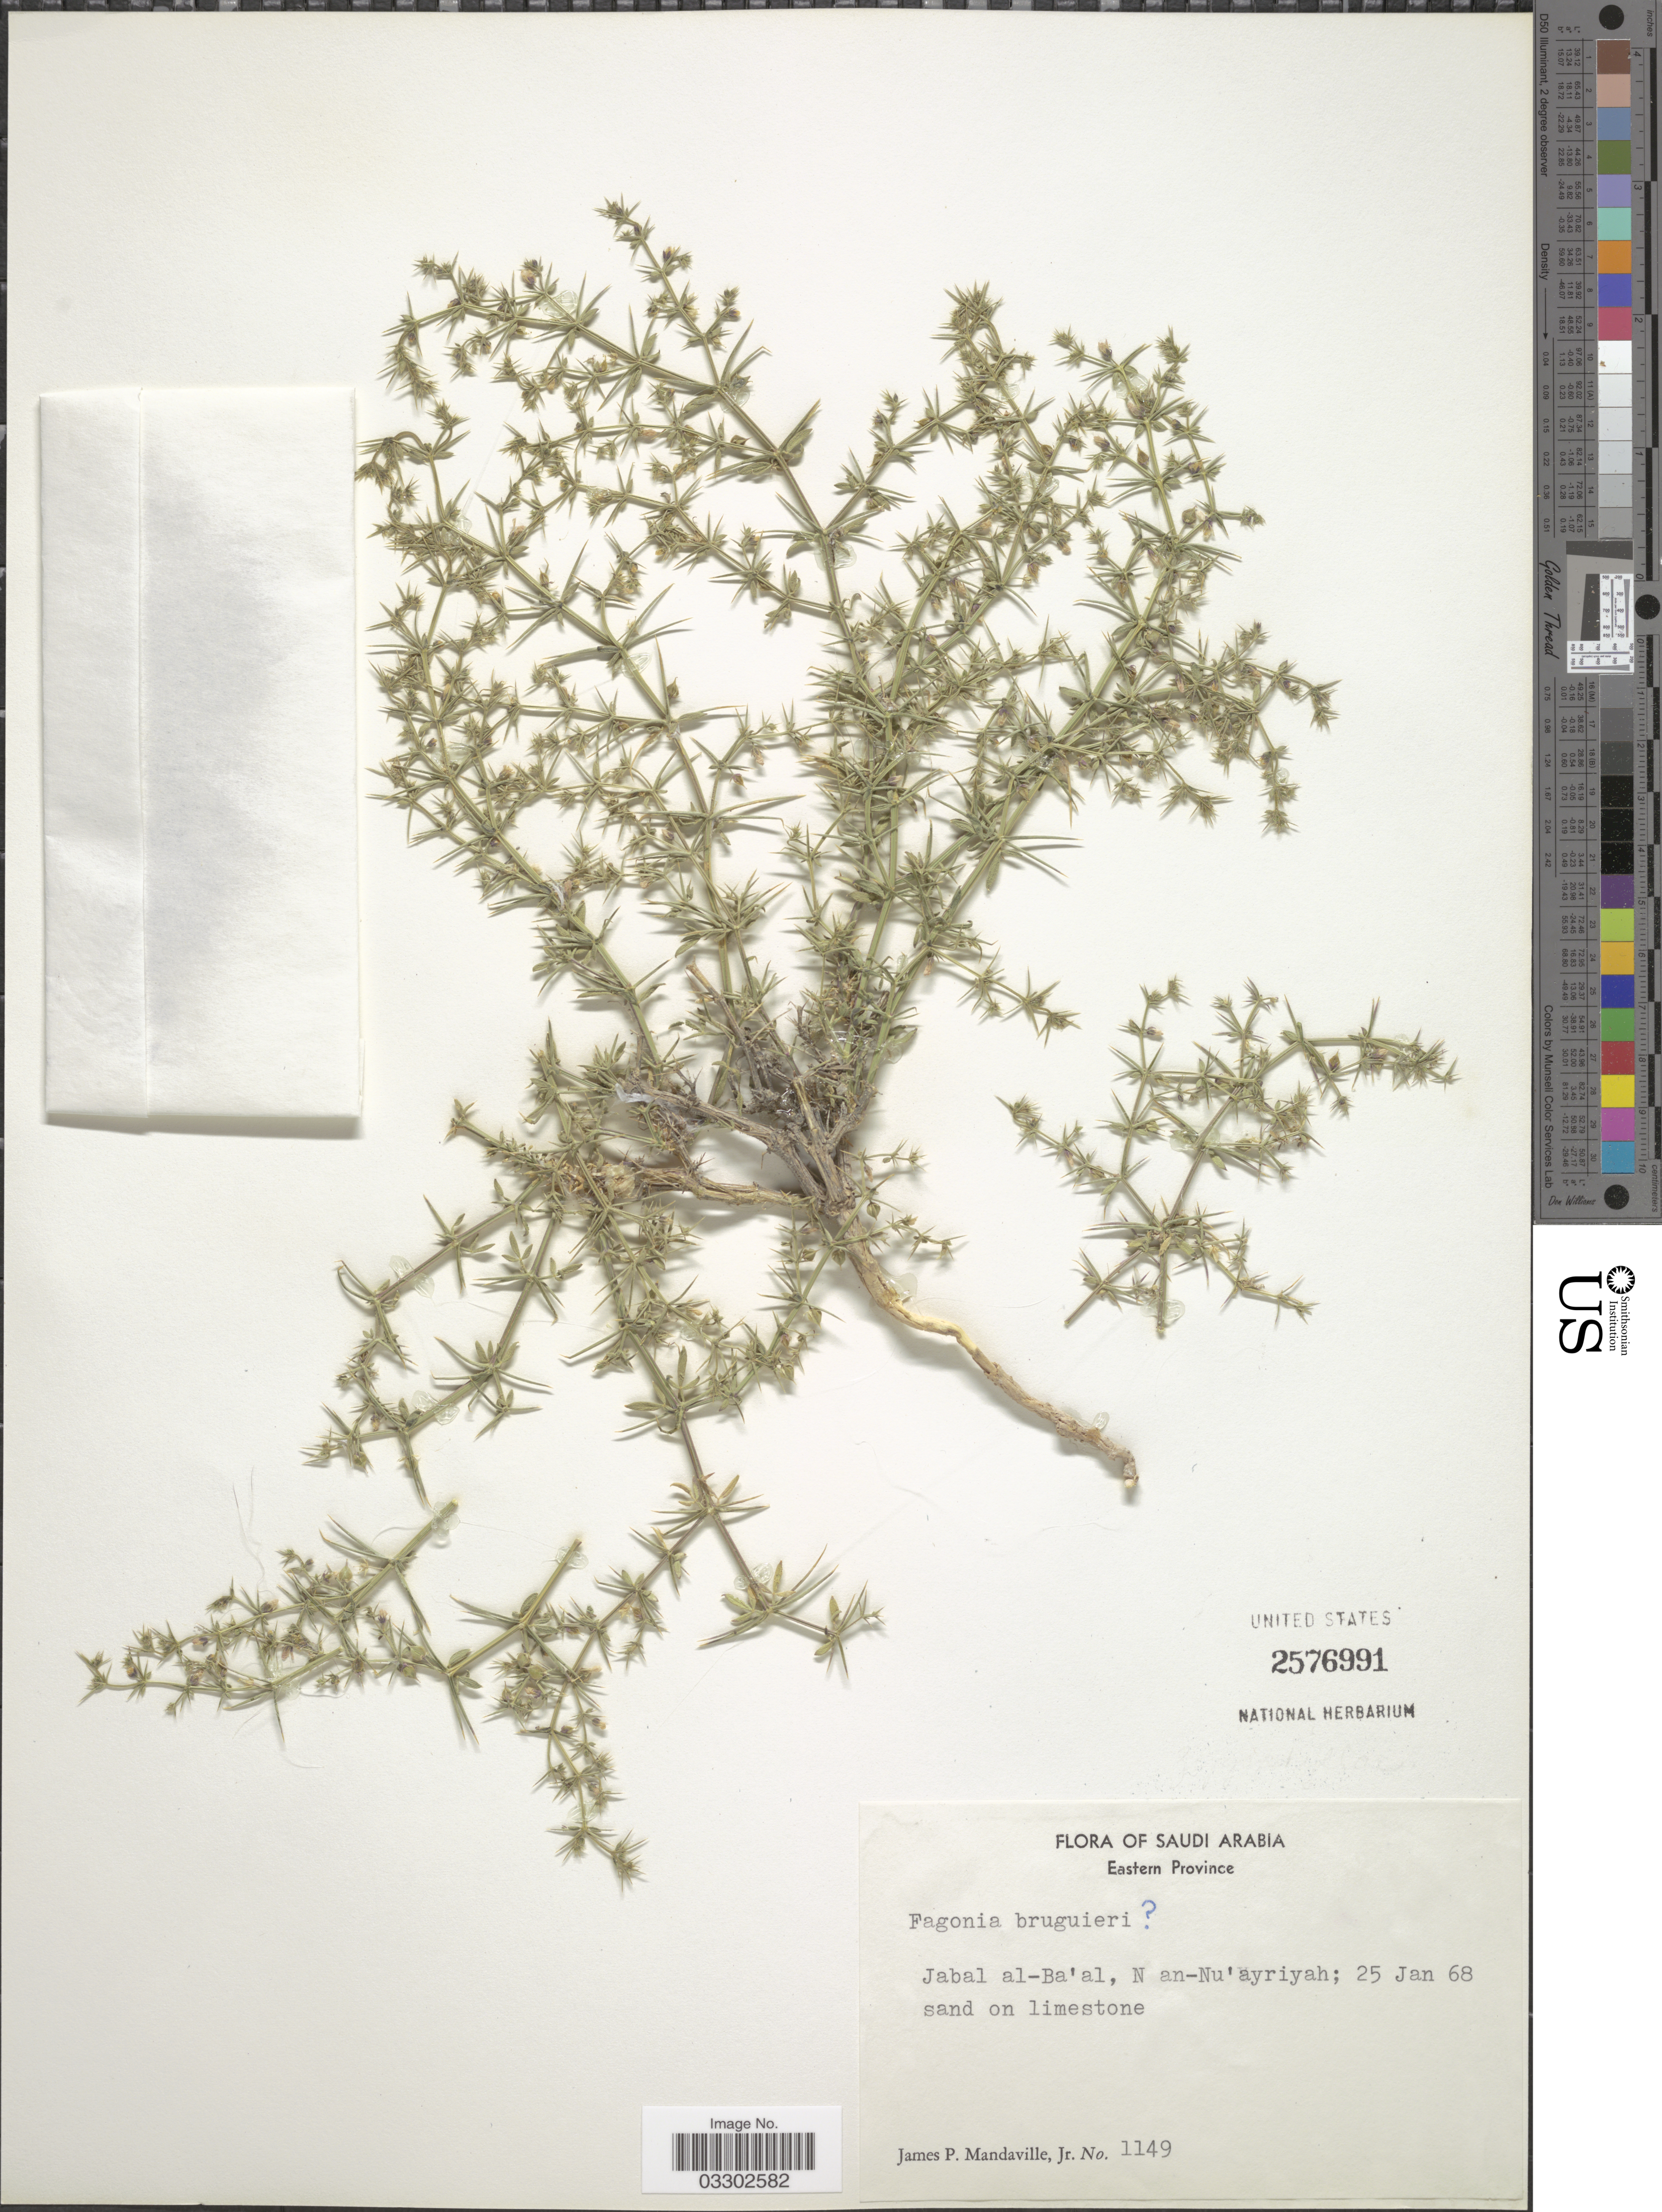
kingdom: Plantae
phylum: Tracheophyta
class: Magnoliopsida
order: Zygophyllales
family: Zygophyllaceae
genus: Fagonia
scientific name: Fagonia bruguieri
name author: DC.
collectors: J. Mandaville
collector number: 1149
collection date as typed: Transcribed d/m/y: 25/1/68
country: Saudi Arabia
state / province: Ash Sharqiyah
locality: Eastern Province. Jabal al-Ba'al, N an-Nu'ayriyah.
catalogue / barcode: US 2576991